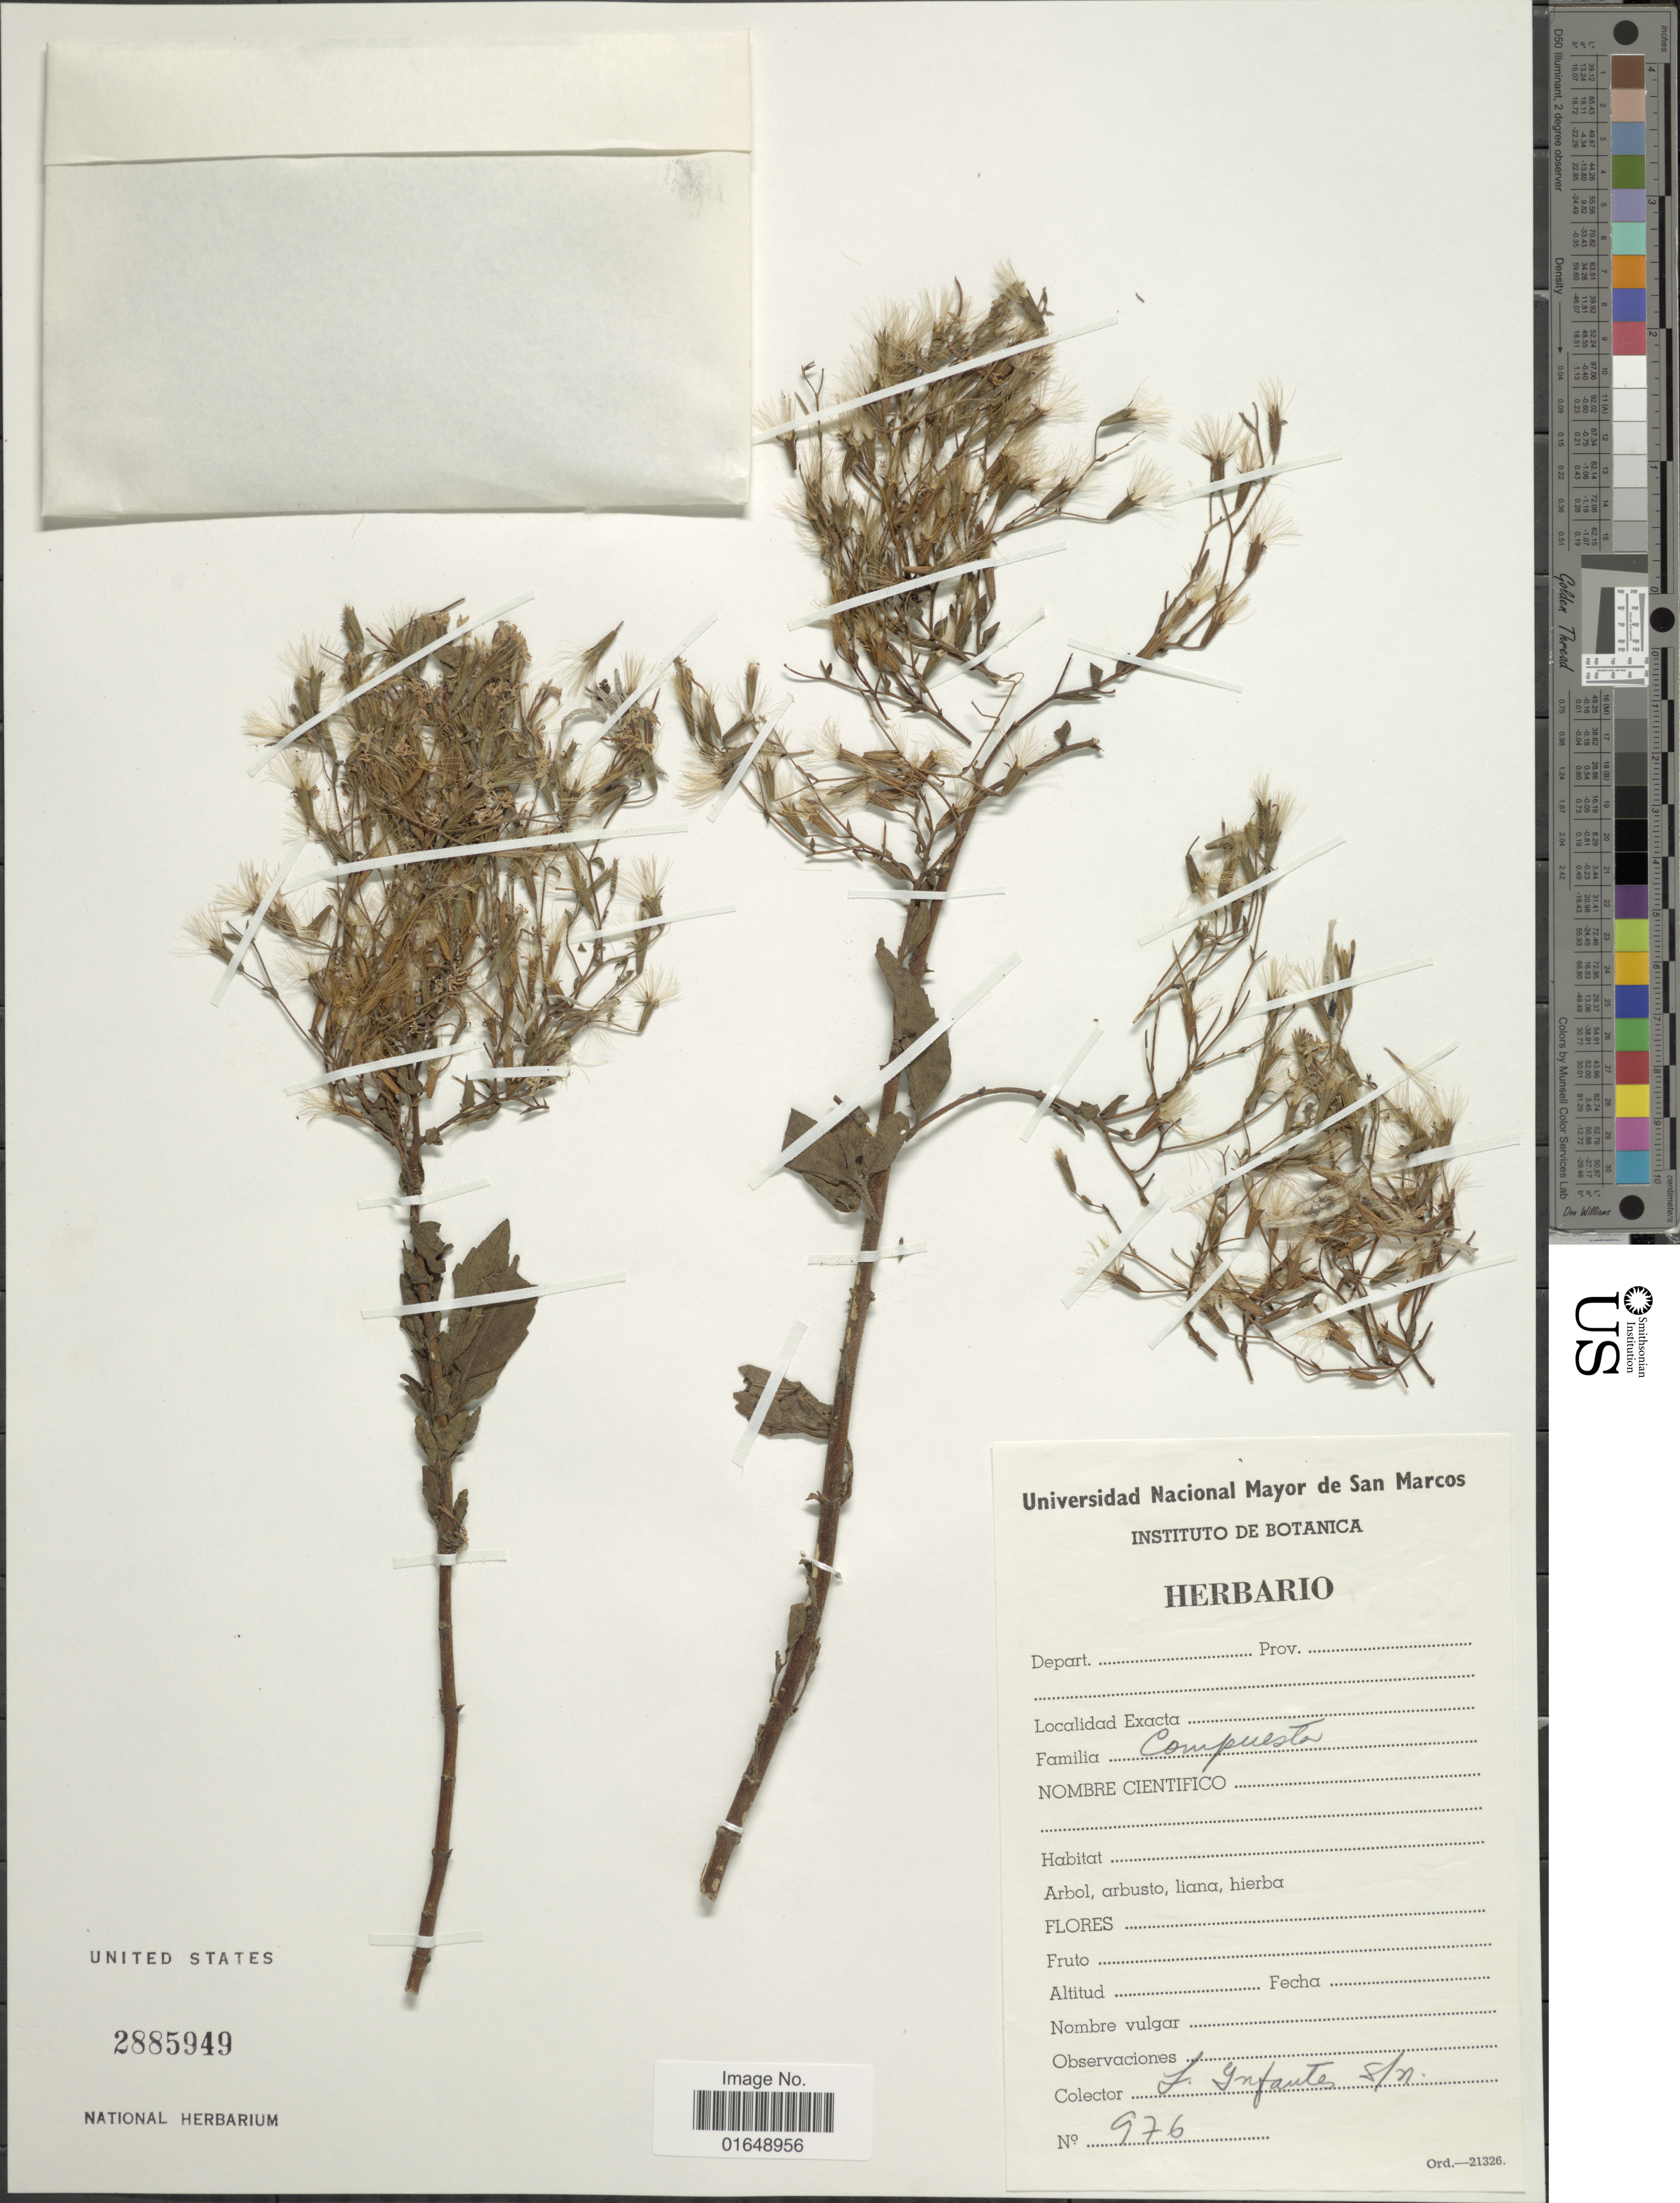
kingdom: Plantae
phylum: Tracheophyta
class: Magnoliopsida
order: Asterales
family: Asteraceae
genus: Stevia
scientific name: Stevia sp.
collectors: J. Infantes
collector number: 976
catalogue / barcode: US 2885949